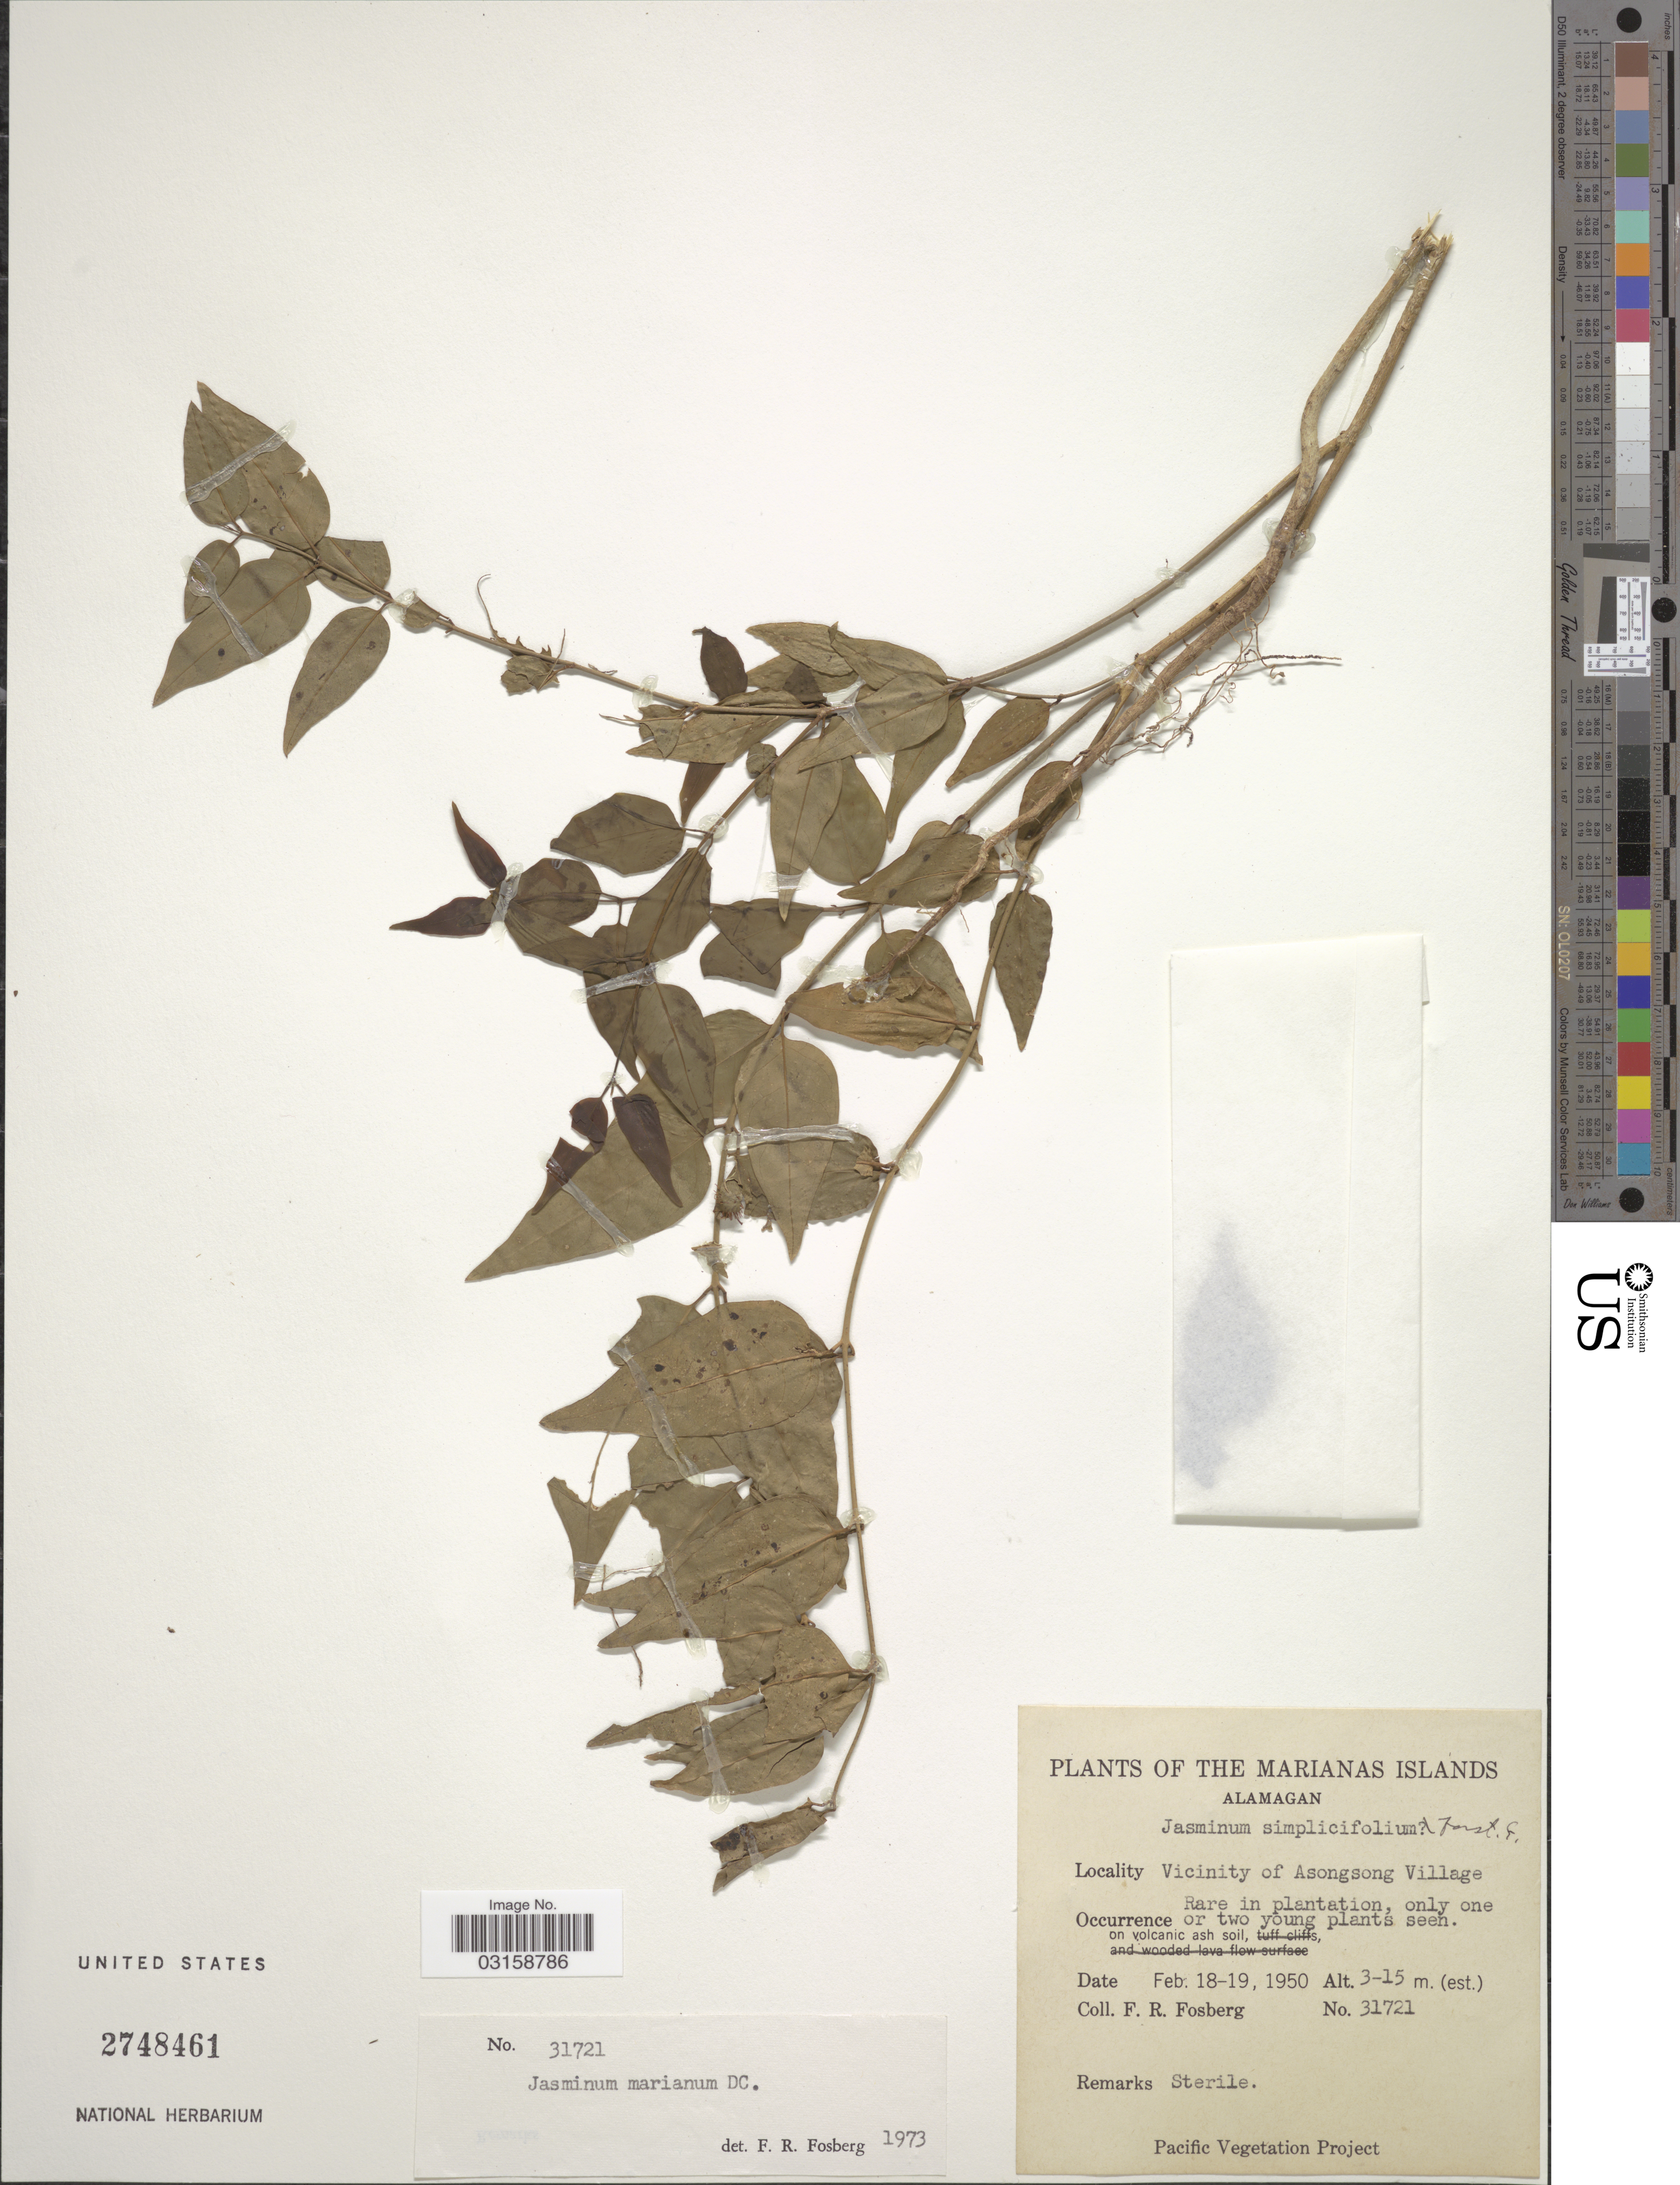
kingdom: Plantae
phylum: Tracheophyta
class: Magnoliopsida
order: Lamiales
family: Oleaceae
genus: Jasminum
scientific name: Jasminum marianum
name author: DC.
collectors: F. R. Fosberg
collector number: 31721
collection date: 1950-02-18/1950-02-19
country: Northern Mariana Islands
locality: Mariana Islands. Alamagan. Vicinity of Asongsong Village.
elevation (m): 3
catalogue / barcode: US 2748461